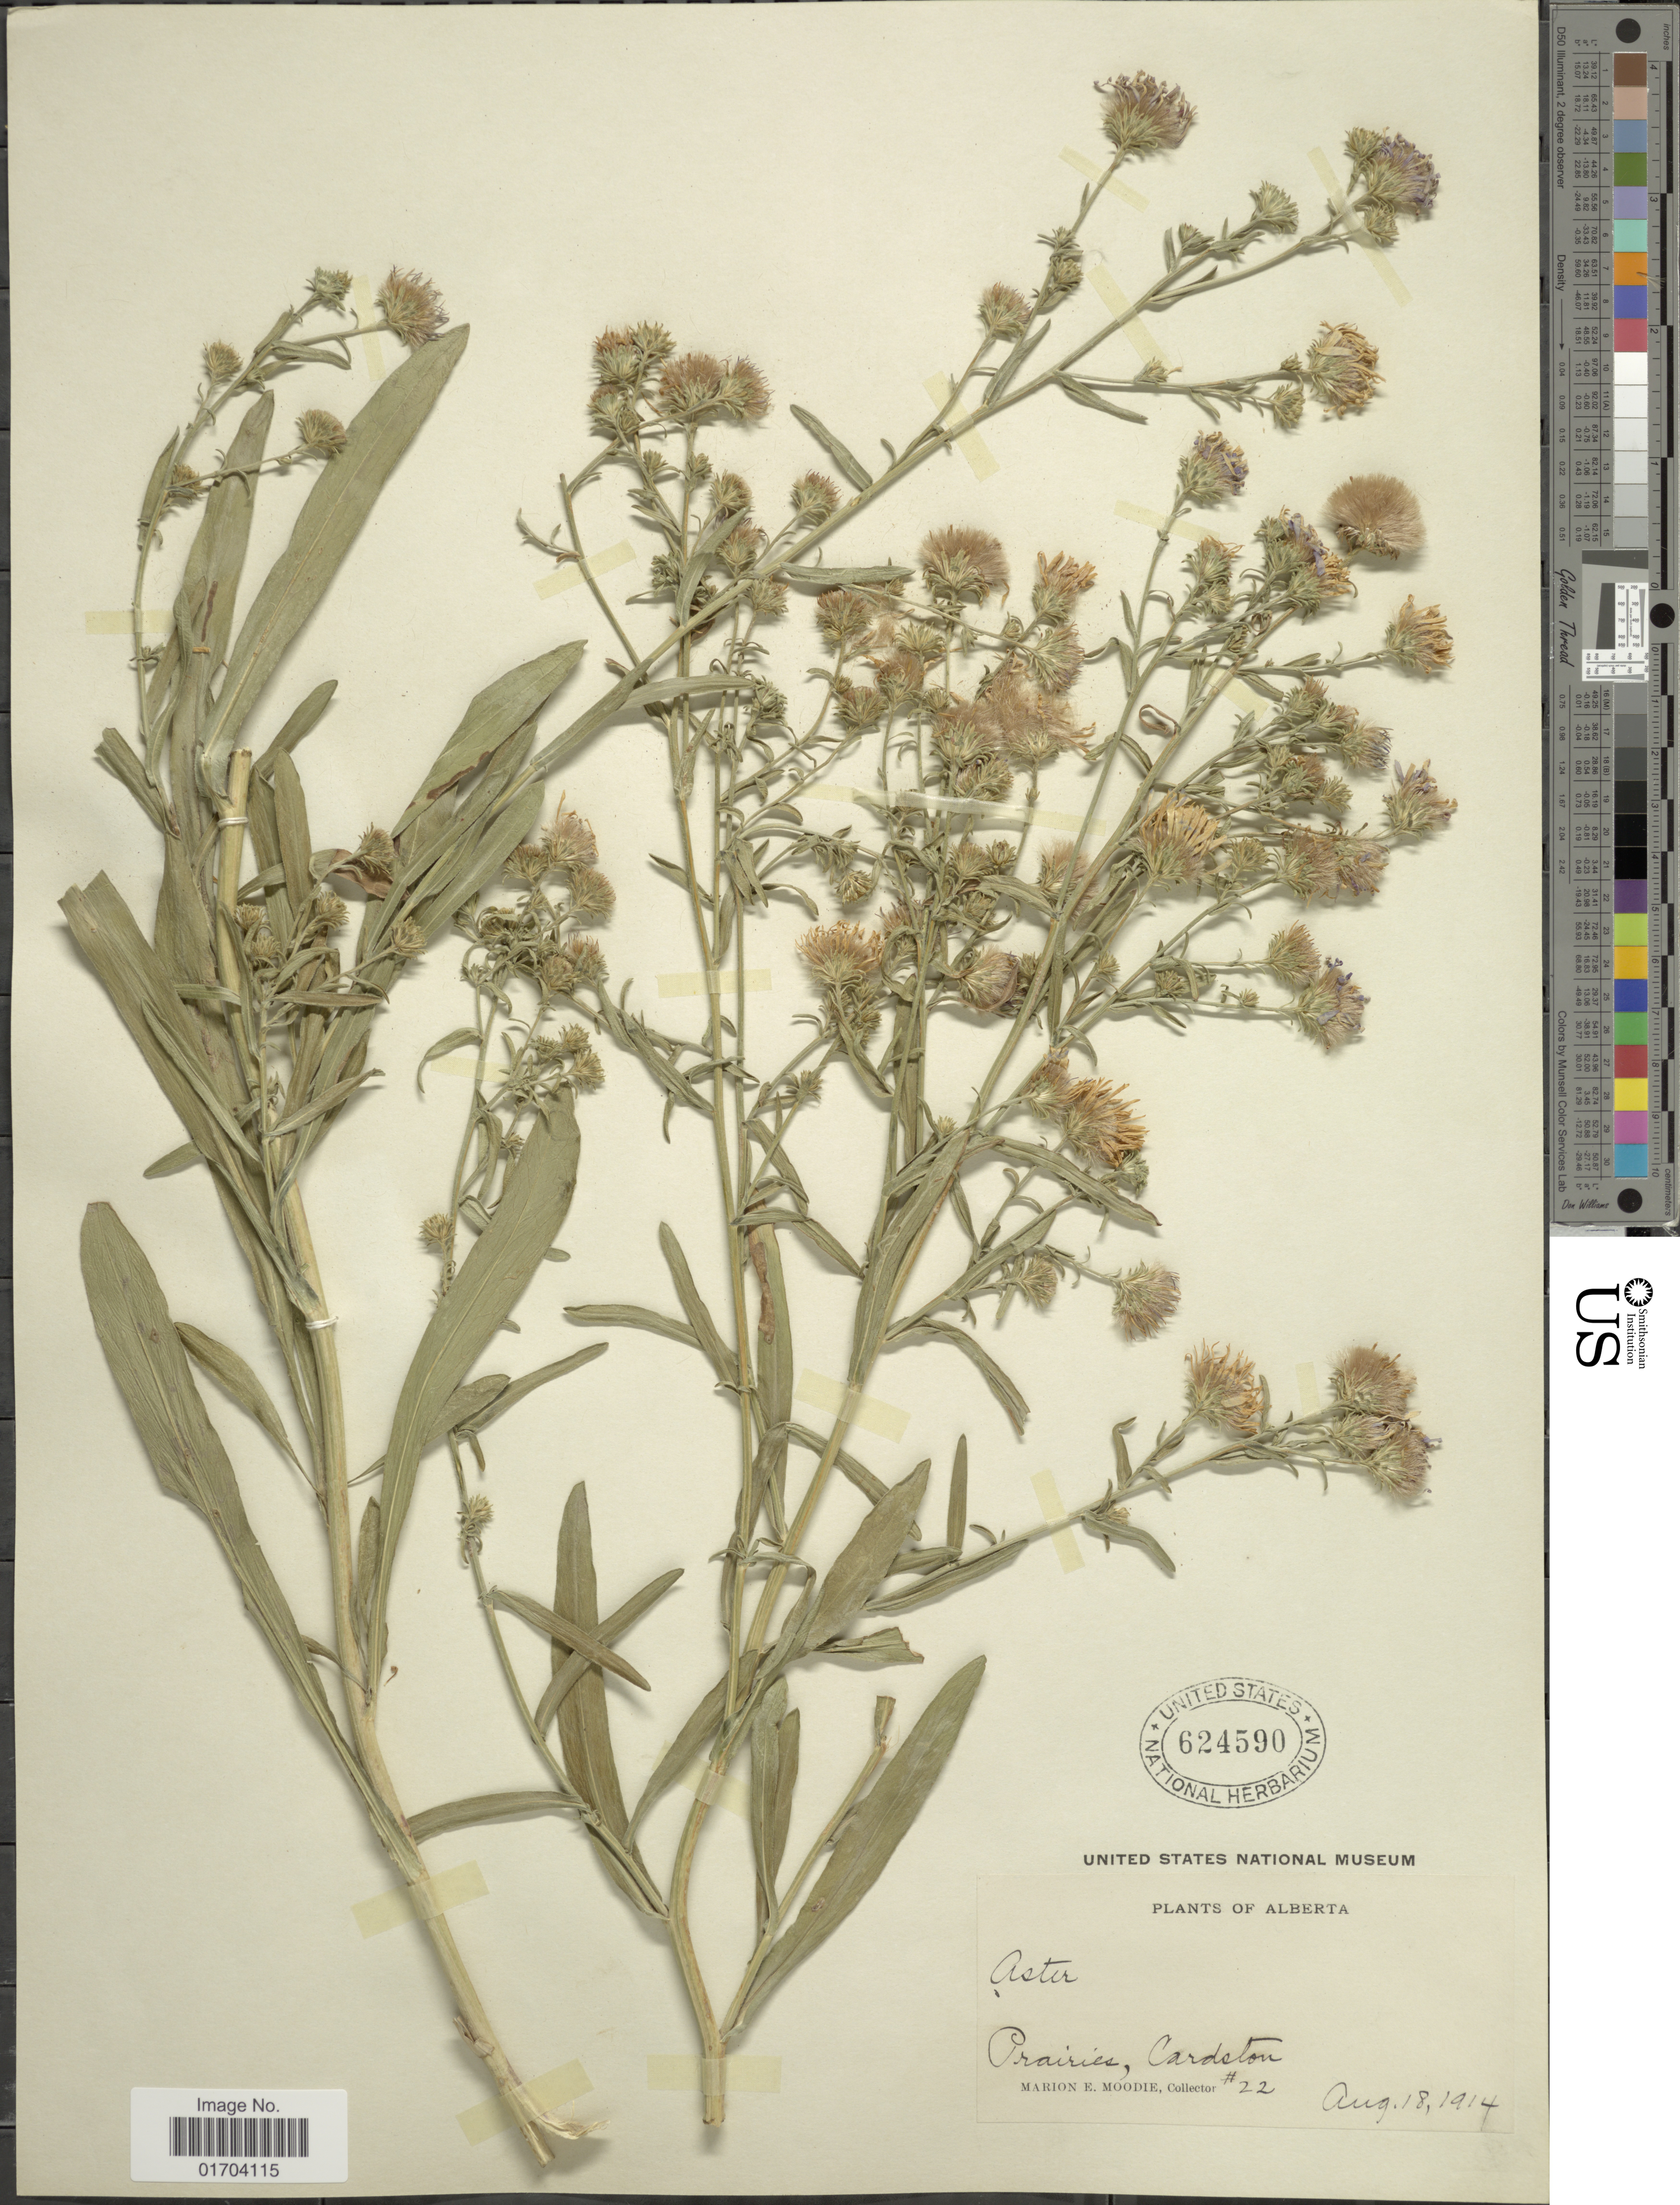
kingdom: Plantae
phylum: Tracheophyta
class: Magnoliopsida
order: Asterales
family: Asteraceae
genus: Symphyotrichum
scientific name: Symphyotrichum sp.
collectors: M. E. Moodie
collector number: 22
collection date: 1914-08-18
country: Canada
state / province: Alberta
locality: Prairies, Cardston.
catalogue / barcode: US 624590